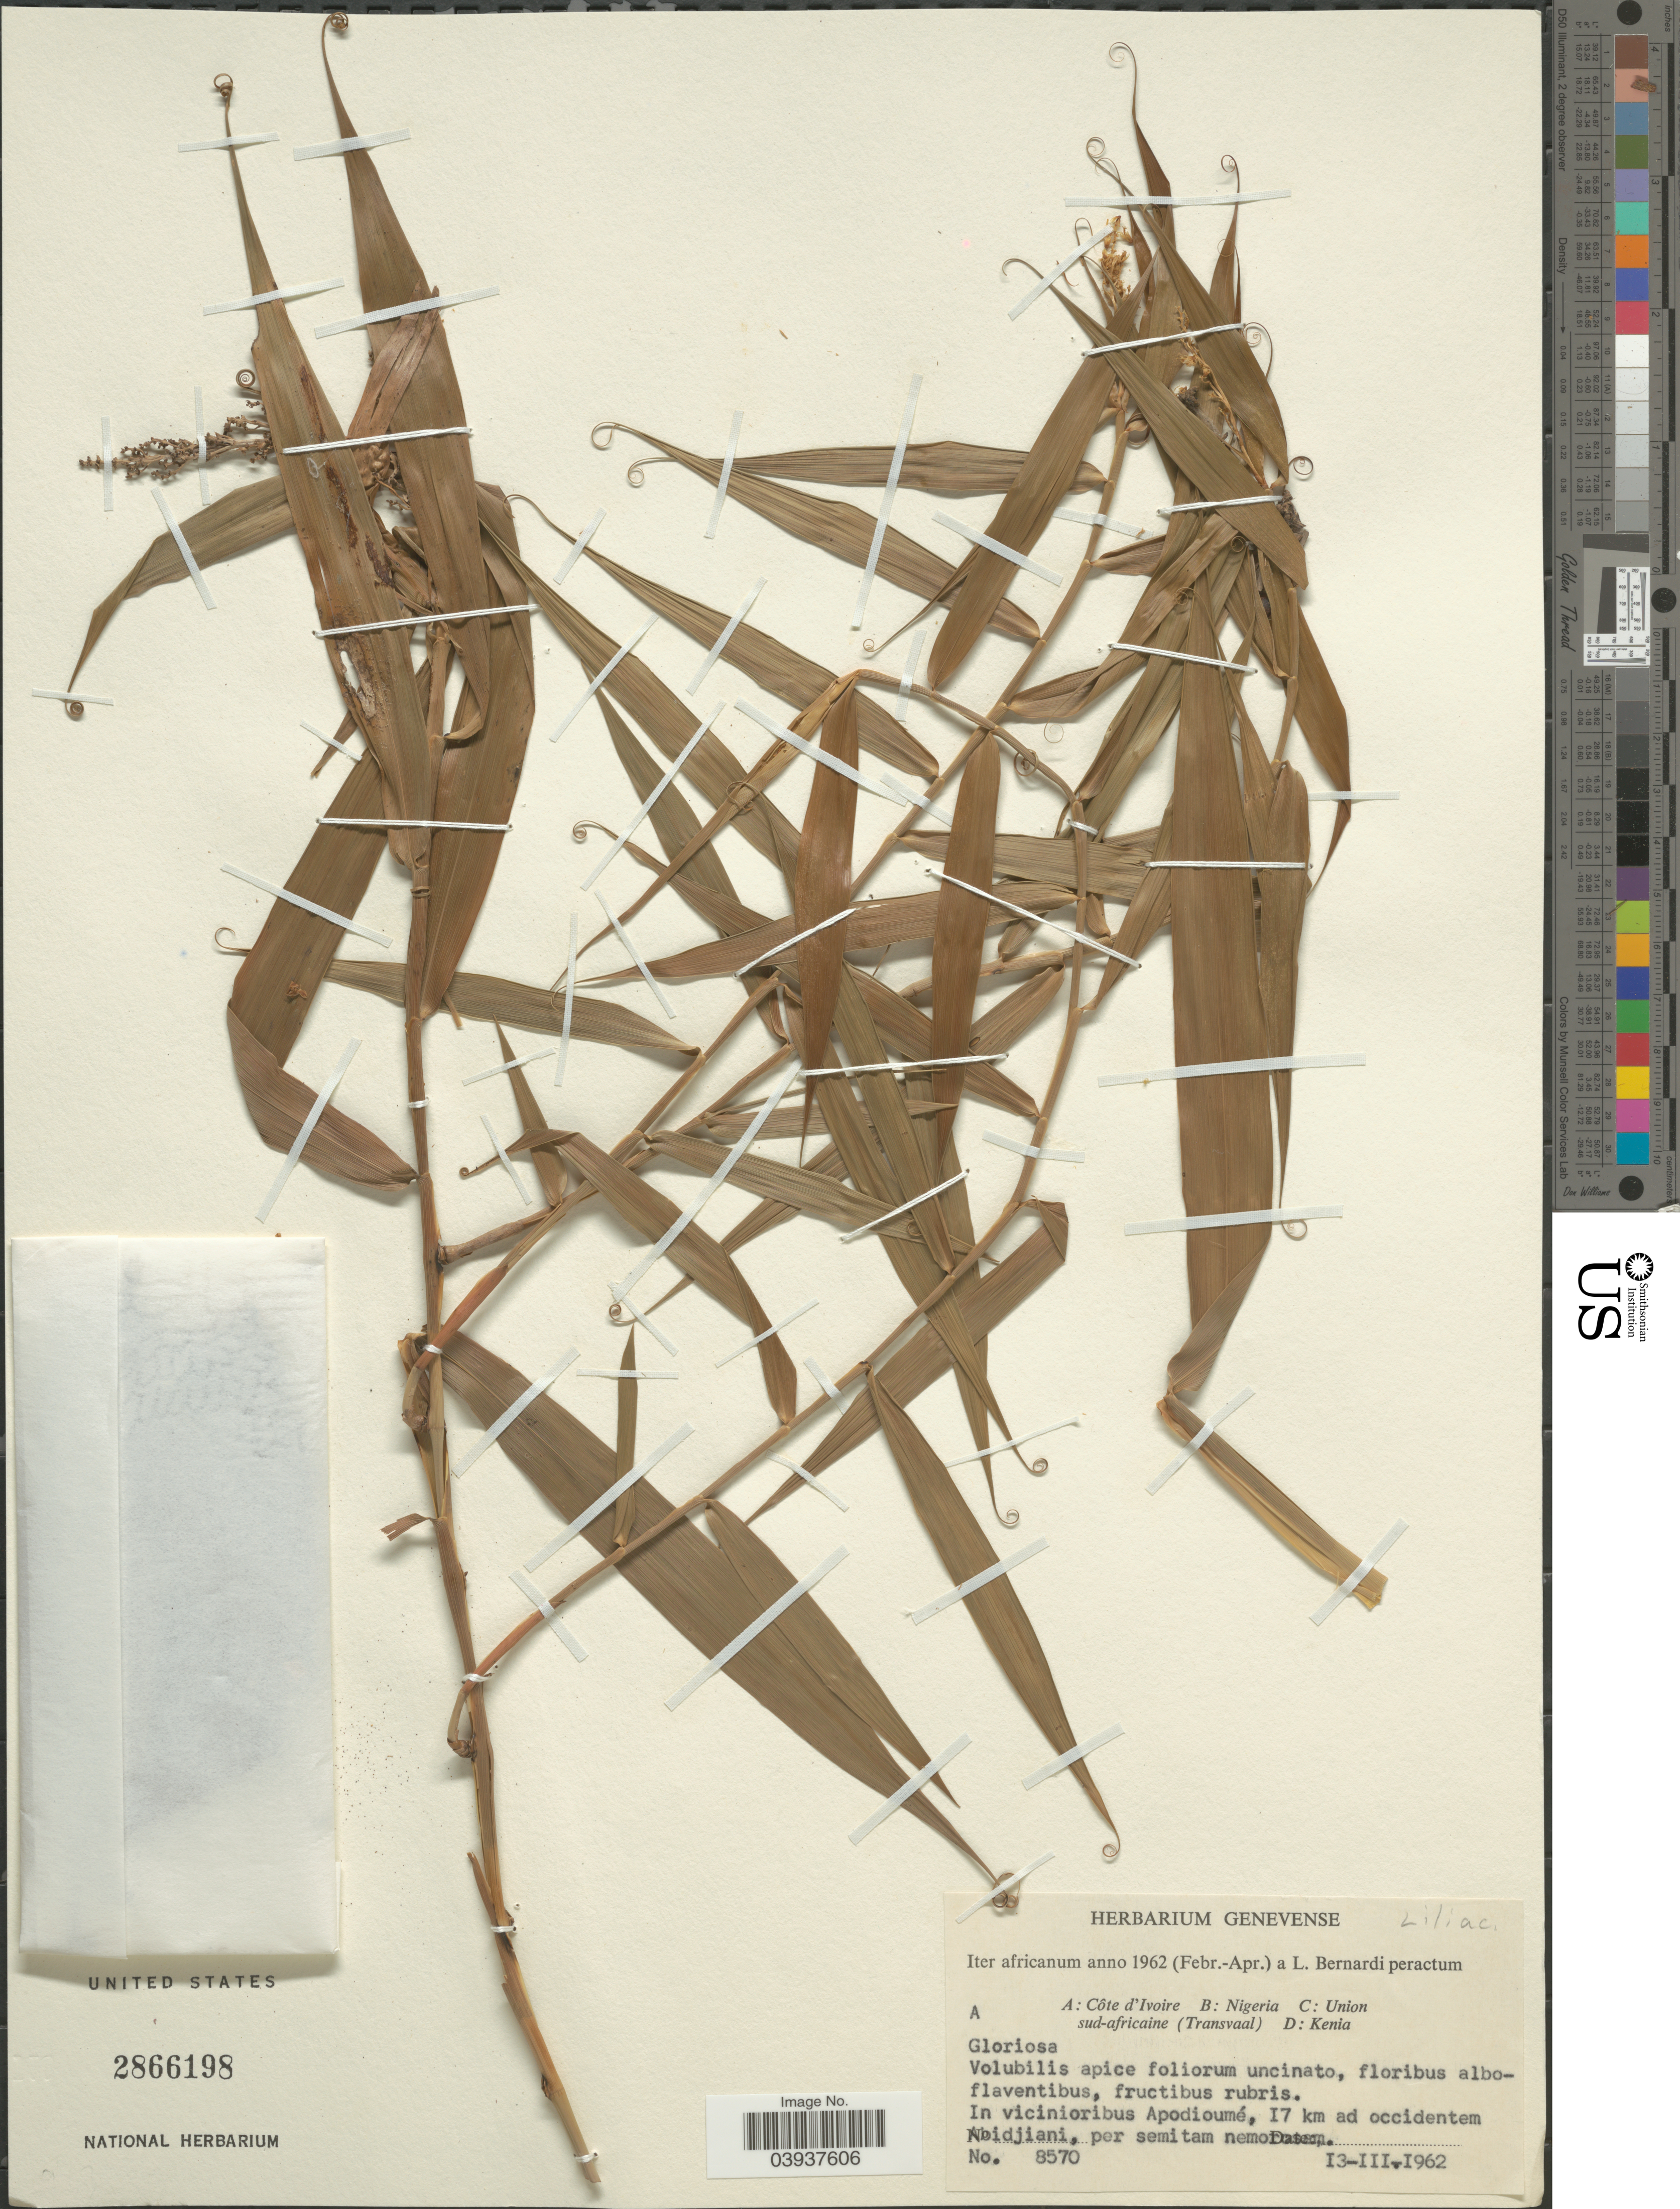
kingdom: Plantae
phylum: Tracheophyta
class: Liliopsida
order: Liliales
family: Colchicaceae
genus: Gloriosa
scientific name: Gloriosa sp.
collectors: L. Bernardi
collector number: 8570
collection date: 1962-03-13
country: Ivory Coast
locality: Côte d'Ivoire. In vicinioribus Apodioumé, 17 km ad occidentem Abidjiani, per semi tam nemor [illegible text]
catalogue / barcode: US 2866198